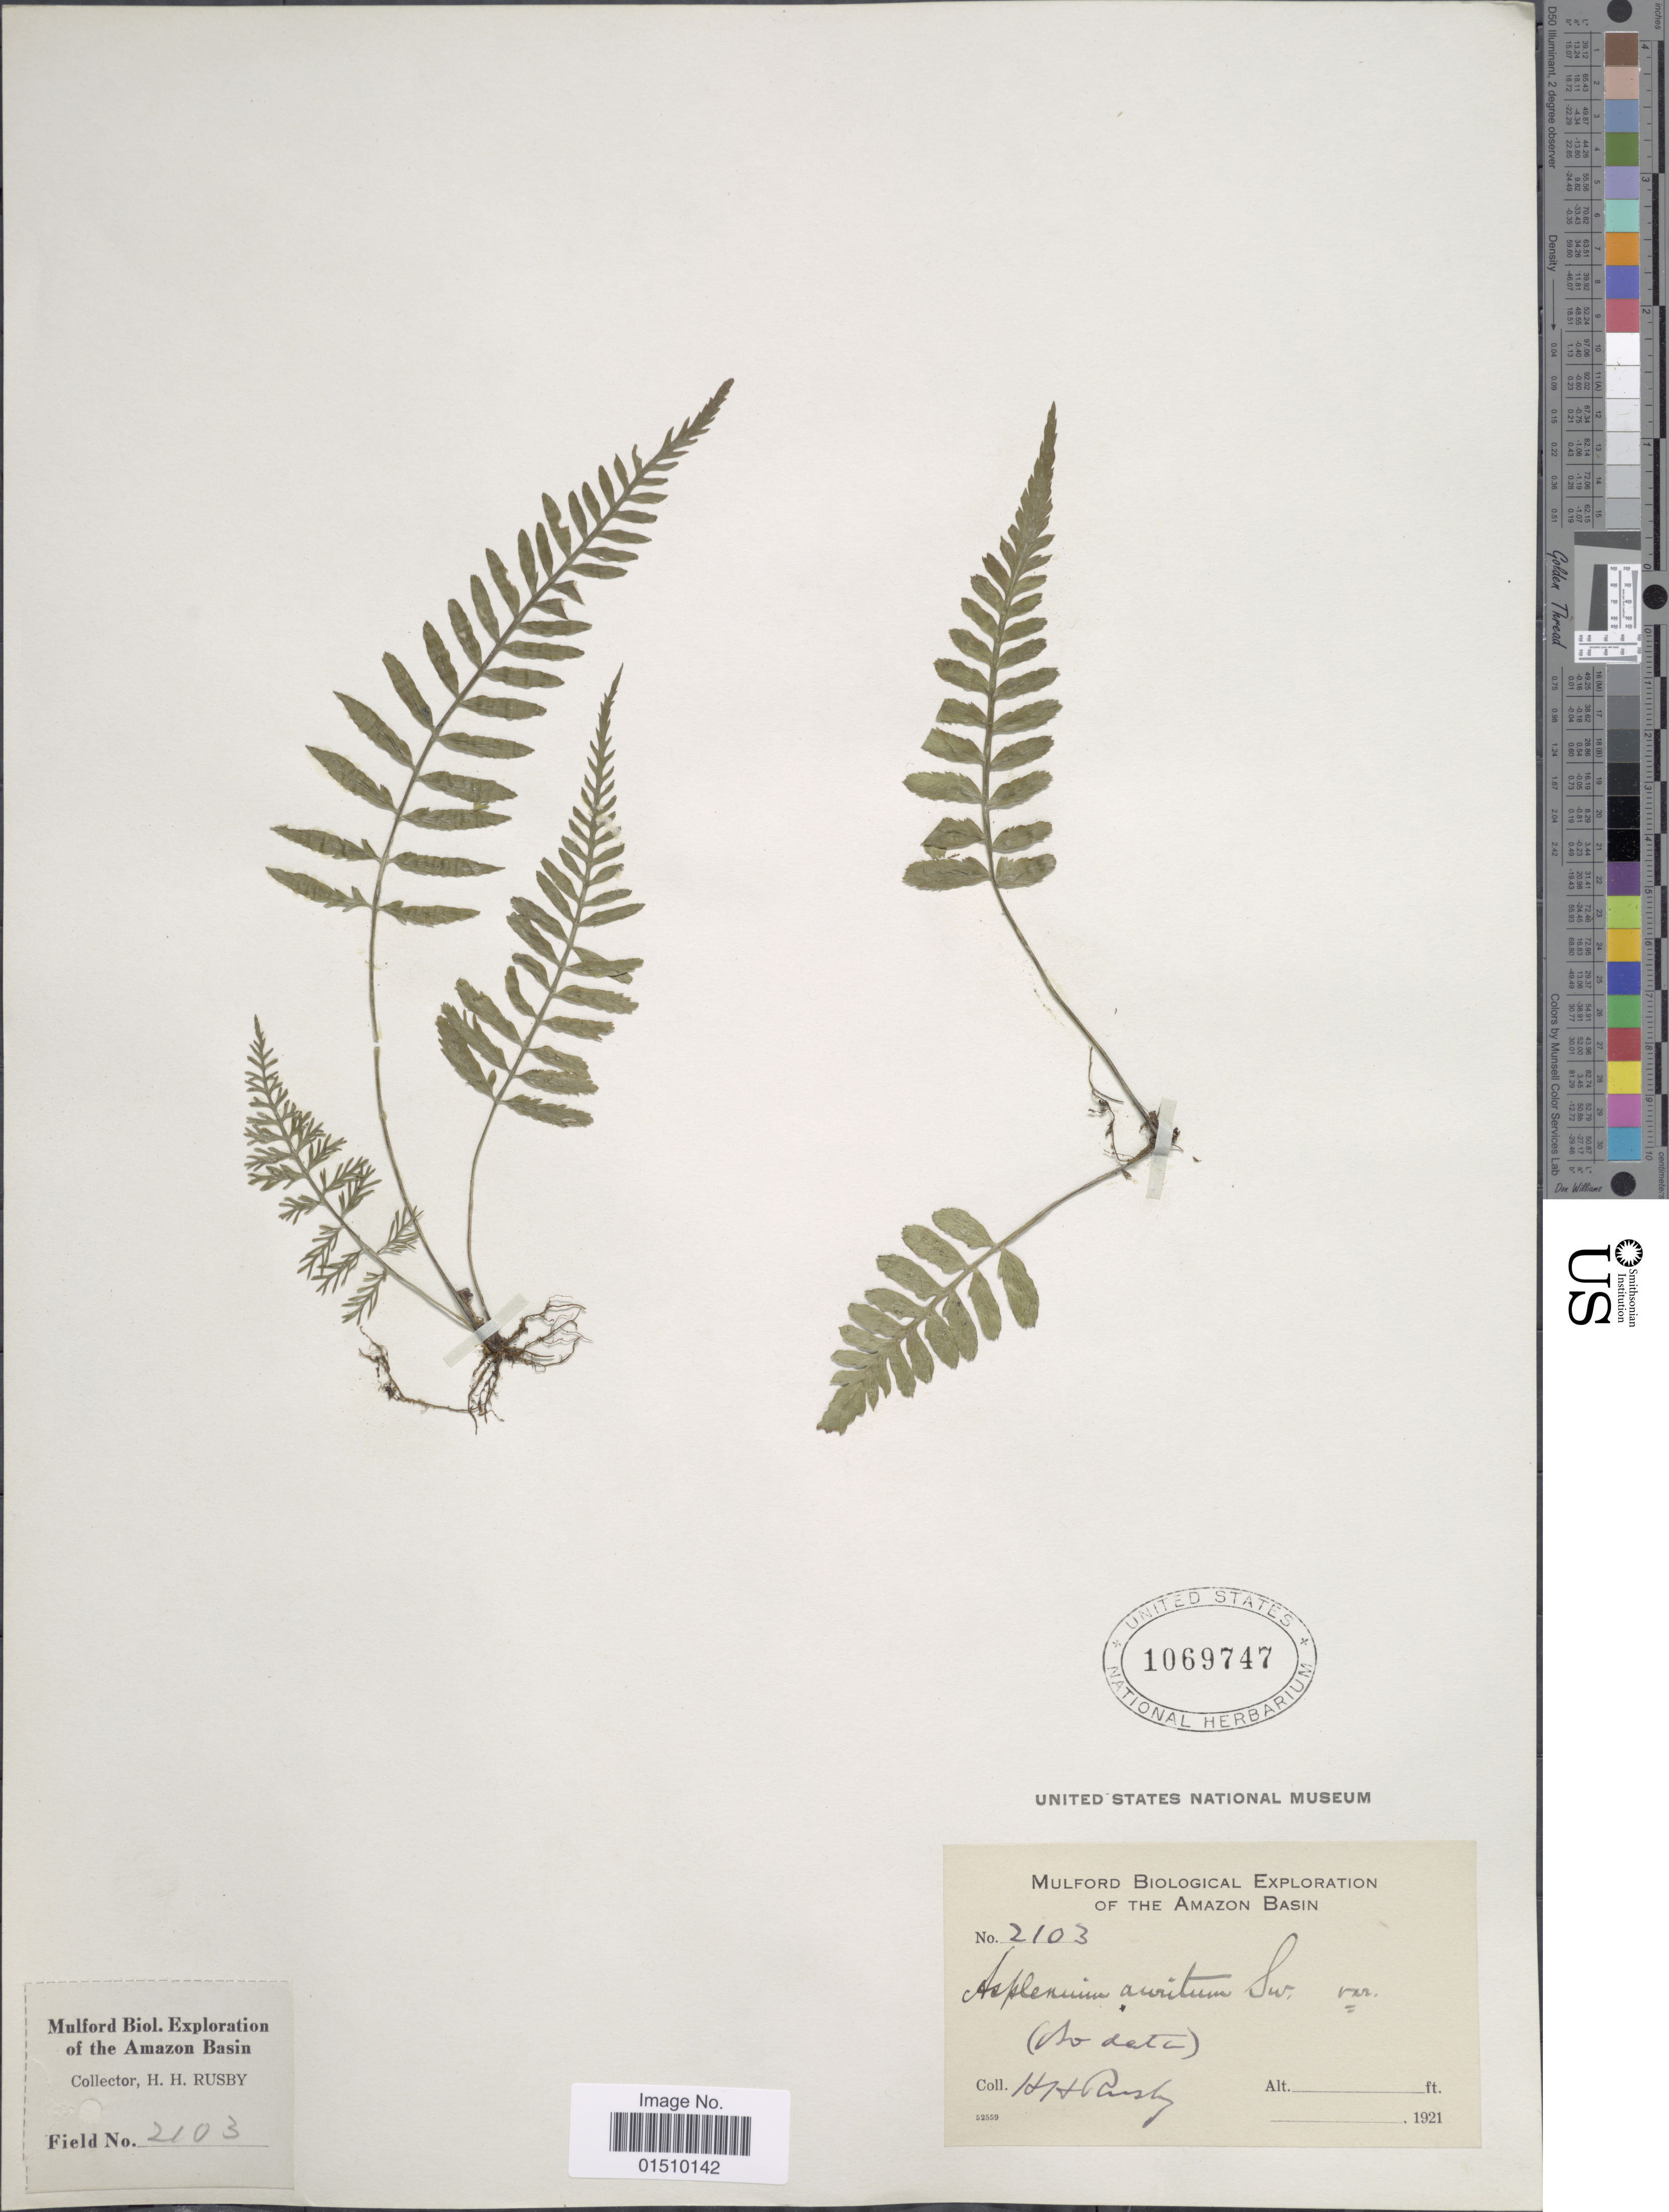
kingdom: Plantae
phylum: Tracheophyta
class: Polypodiopsida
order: Polypodiales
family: Aspleniaceae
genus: Asplenium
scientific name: Asplenium auritum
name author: Sw.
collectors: H. H. Rusby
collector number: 2103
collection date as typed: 1921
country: Bolivia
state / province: La Paz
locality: Amazon Basin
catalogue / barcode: US 1069747